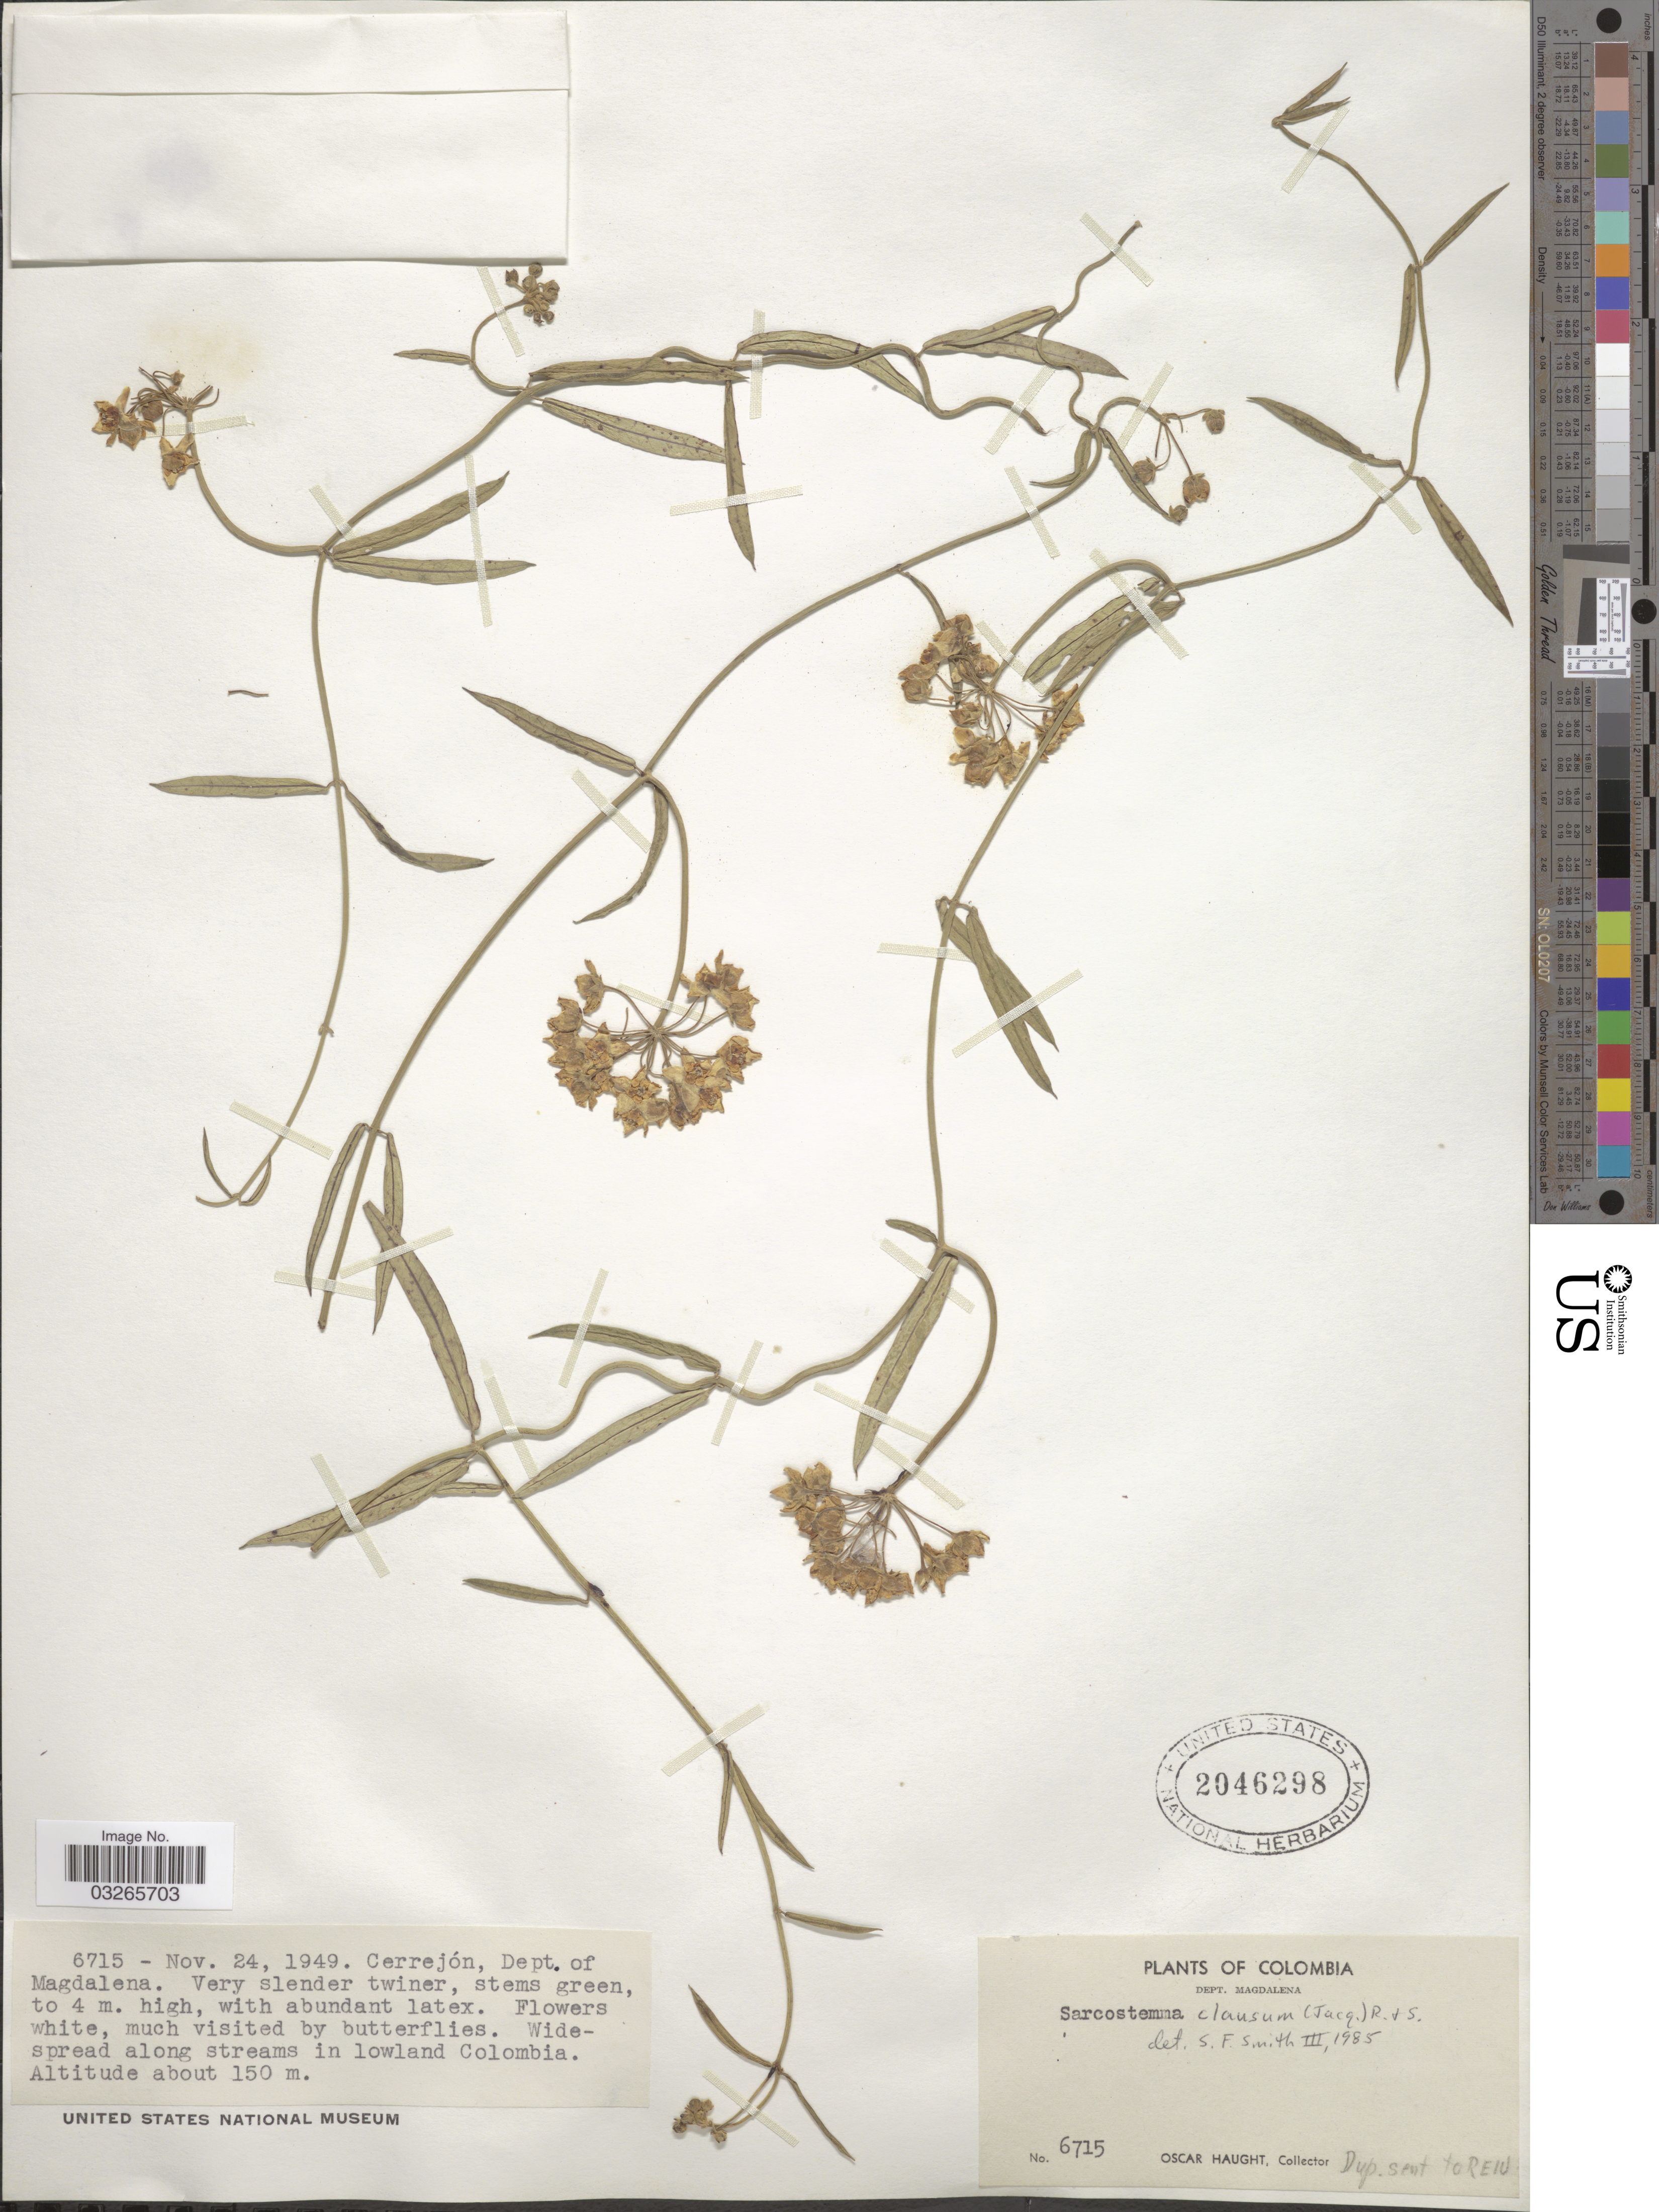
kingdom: Plantae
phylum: Tracheophyta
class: Magnoliopsida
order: Gentianales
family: Apocynaceae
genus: Sarcostemma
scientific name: Sarcostemma clausum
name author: (Jacq.) Schult.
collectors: O. Haught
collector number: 6715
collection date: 1949-11-24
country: Colombia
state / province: Magdalena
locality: Dept. Magdalena. Cerrejón, Dept. of Magdalena. Wide spread along streams in lowland Colombia.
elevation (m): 150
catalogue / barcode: US 2046298